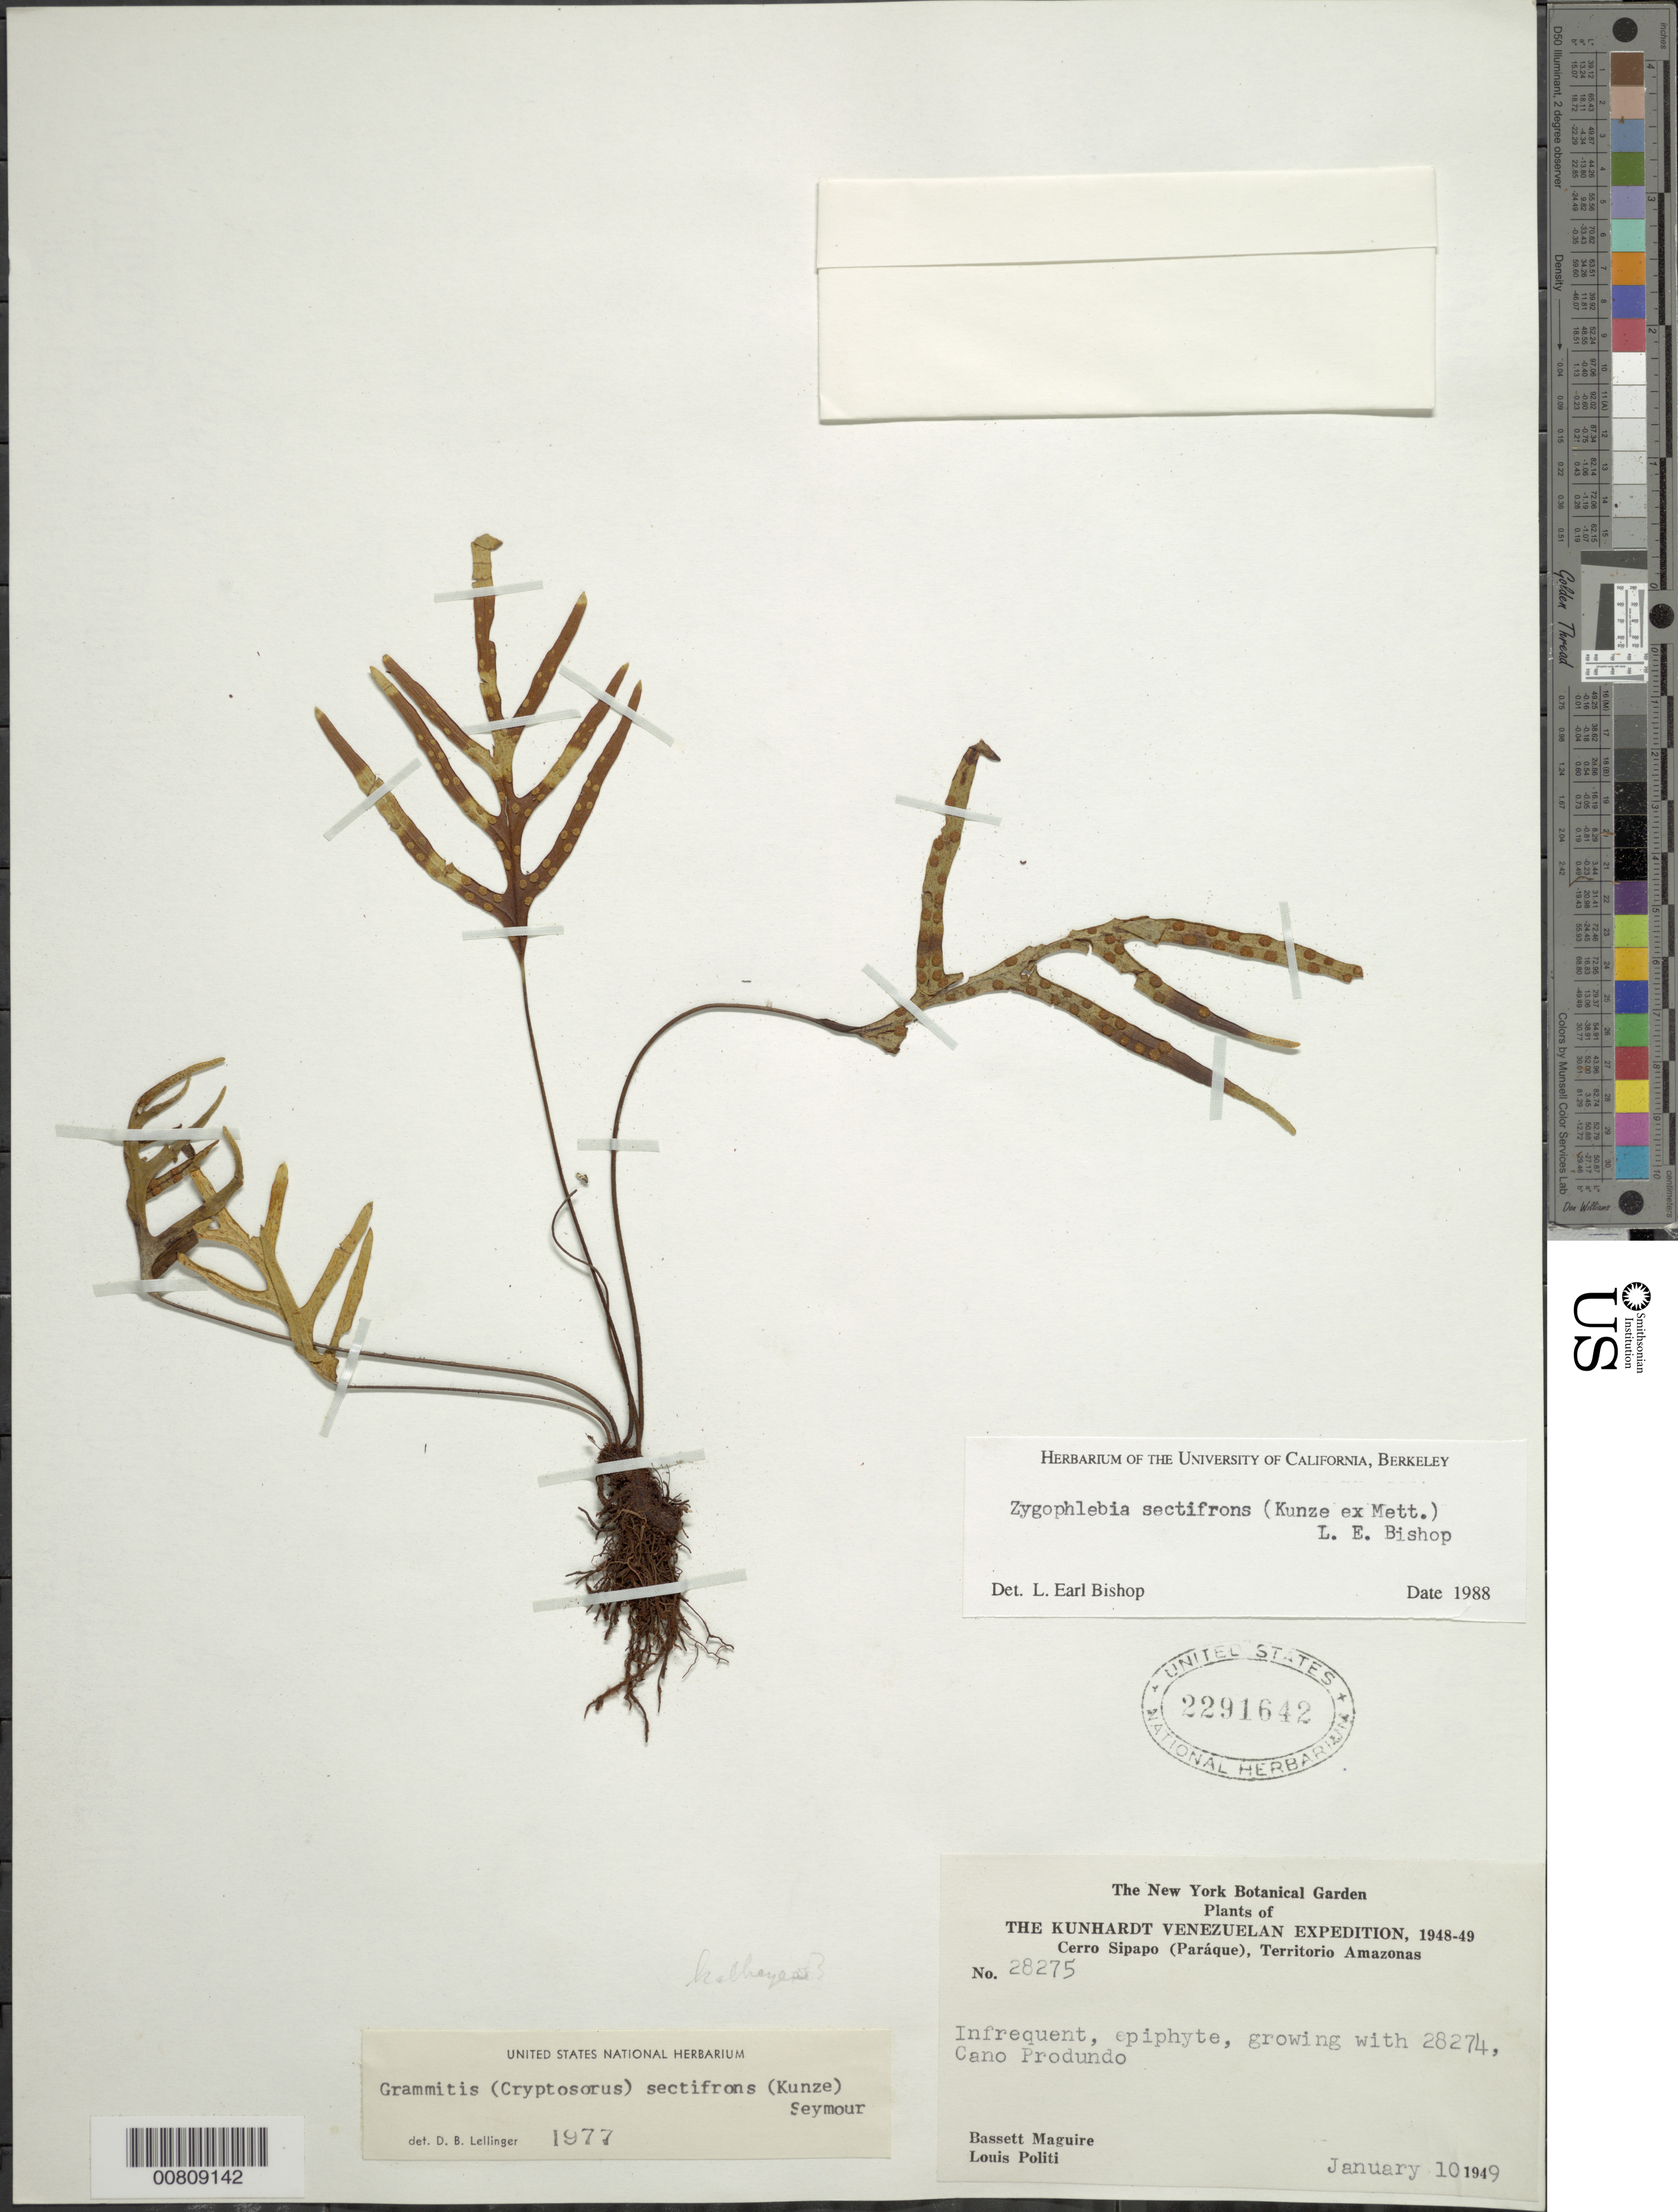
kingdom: Plantae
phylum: Tracheophyta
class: Polypodiopsida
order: Polypodiales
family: Polypodiaceae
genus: Zygophlebia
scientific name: Zygophlebia sectifrons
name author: (Kunze ex Mett.) L.E. Bishop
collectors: B. Maguire & L. Politi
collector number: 28275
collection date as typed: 10-Jan-49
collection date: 1949-01-10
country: Venezuela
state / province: Amazonas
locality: Cerro Sipapo (Paráque), Caño Profundo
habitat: Growing with 28274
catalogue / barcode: US 2291642